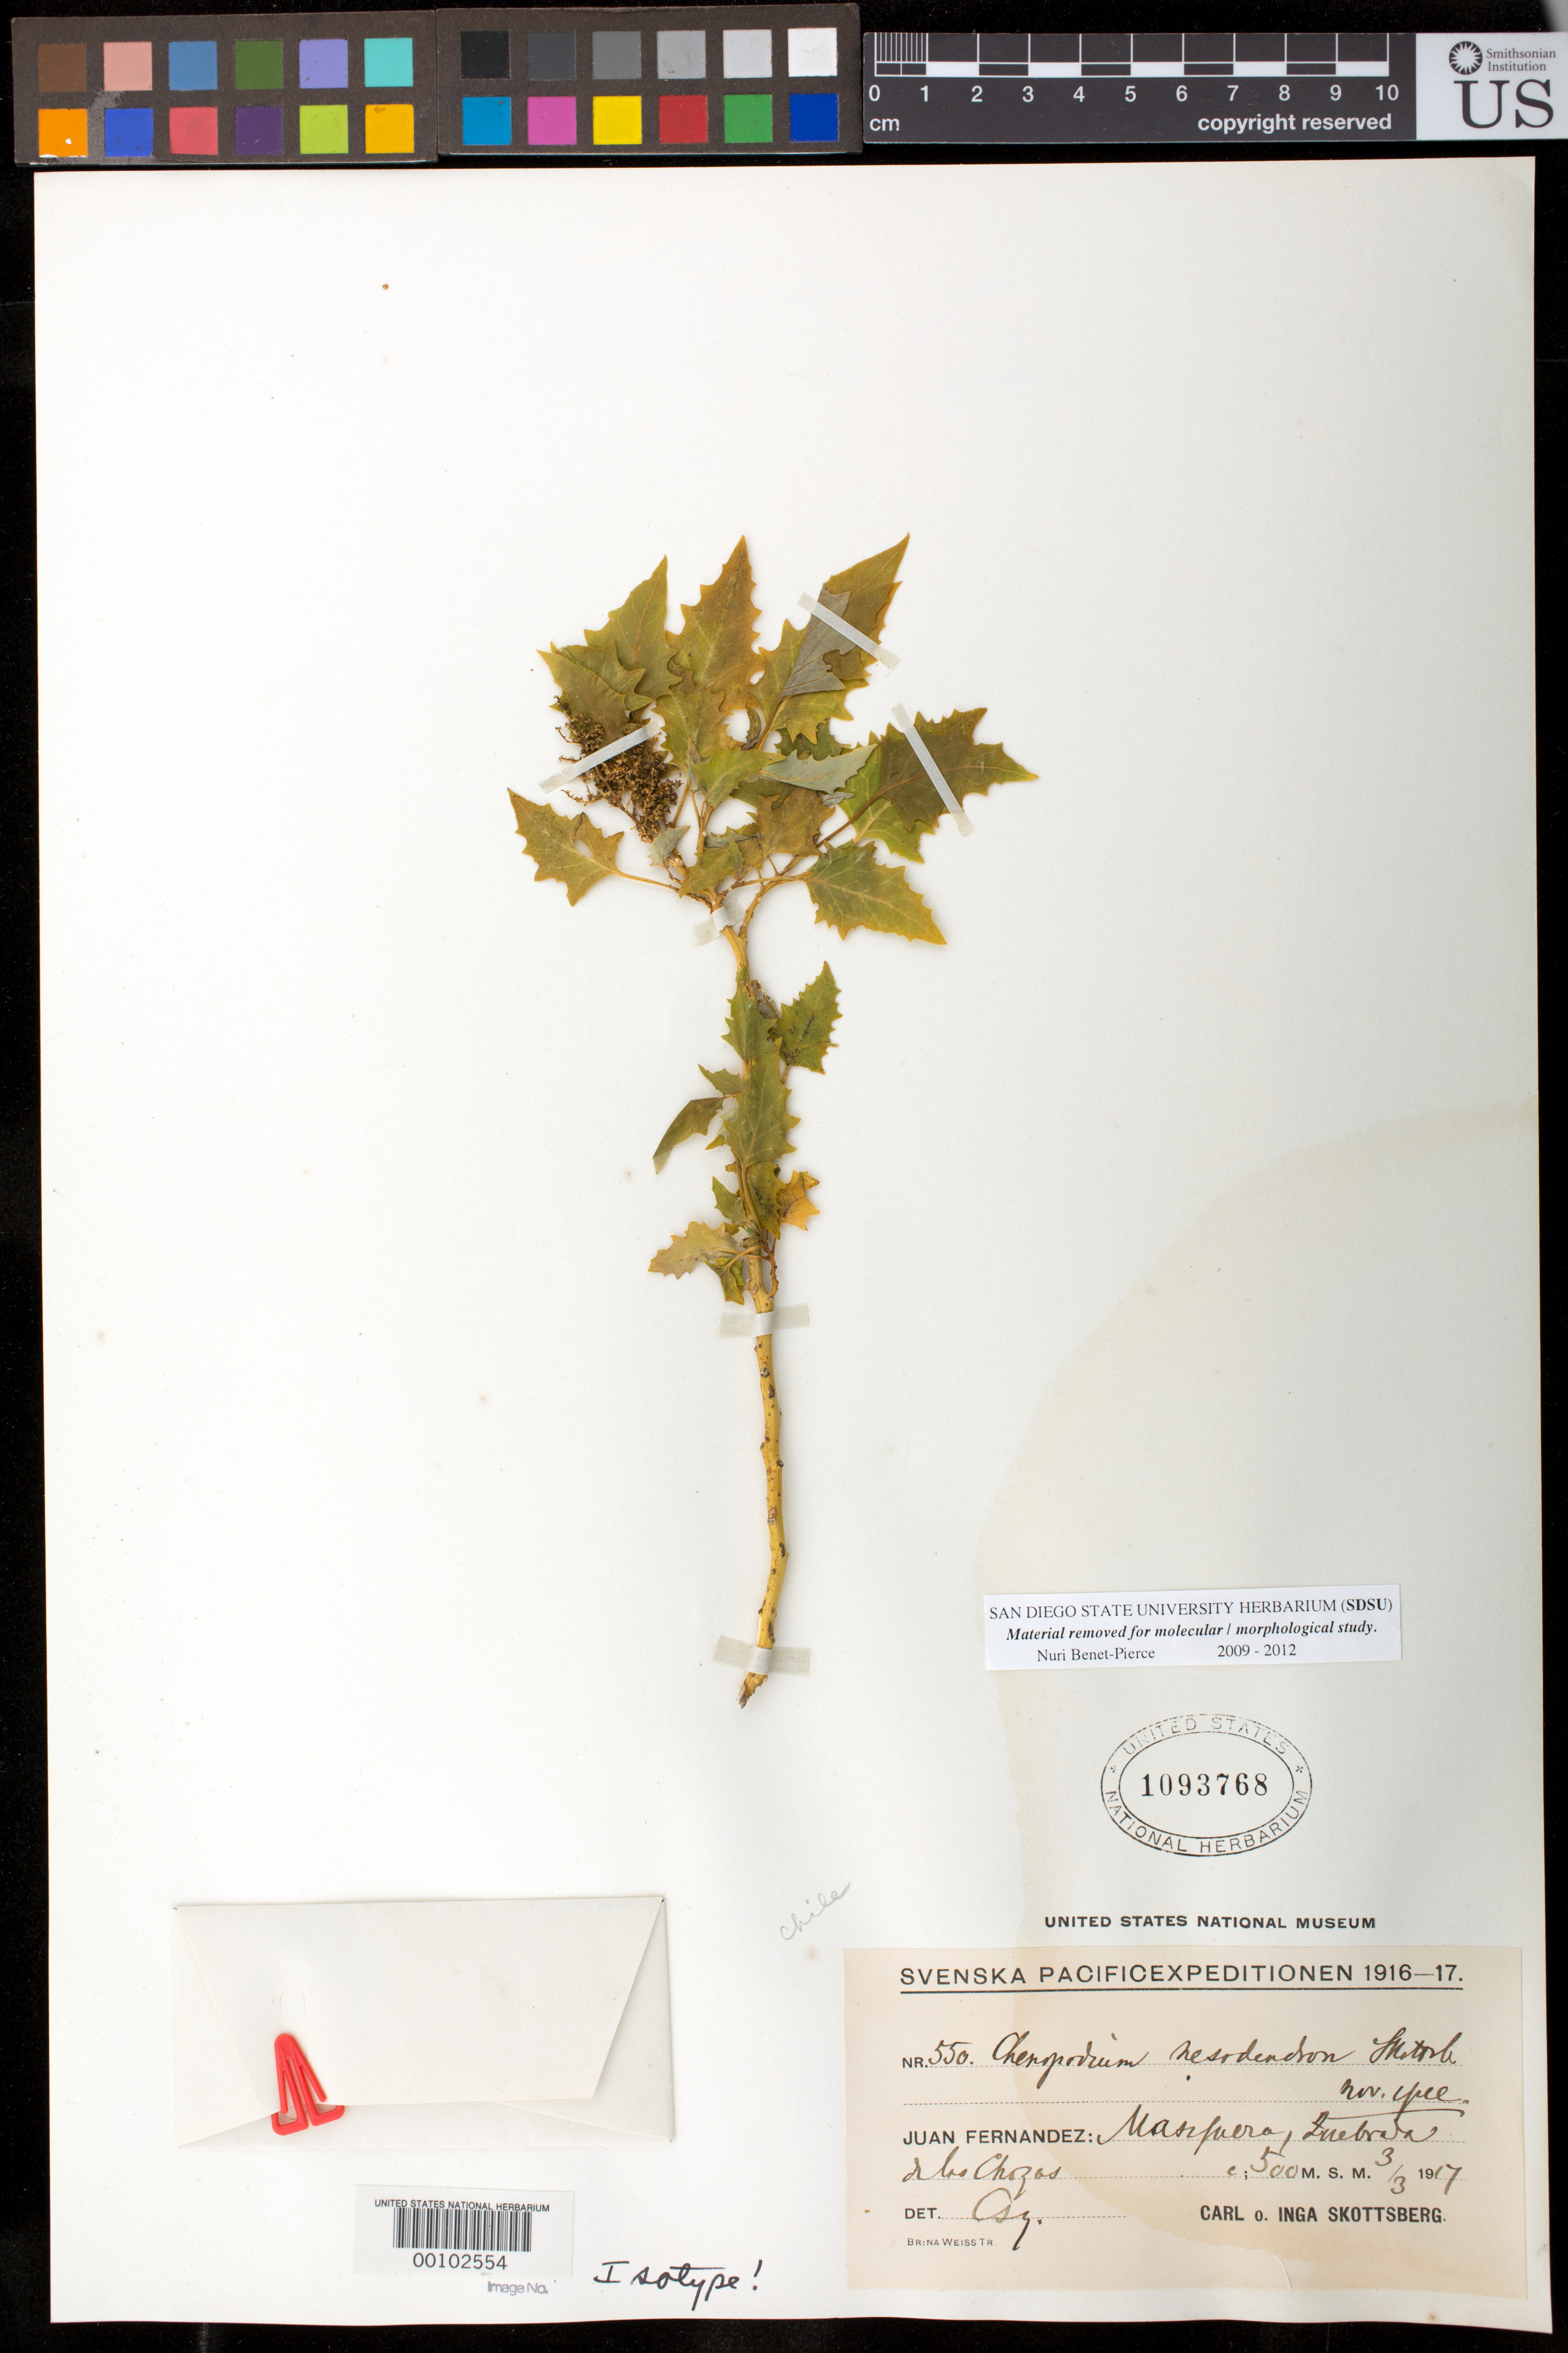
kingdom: Plantae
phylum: Tracheophyta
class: Magnoliopsida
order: Caryophyllales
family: Amaranthaceae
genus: Chenopodium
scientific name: Chenopodium nesodendron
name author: Skottsb.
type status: Syntype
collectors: C. Skottsberg & I. Skottsberg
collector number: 550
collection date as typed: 03 Mar 1917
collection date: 1917-03-03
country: Chile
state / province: Valparaíso (V)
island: Isla Más Afuera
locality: Juan Fernandez: Masafuera, Quebrada de Las Chozas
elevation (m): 500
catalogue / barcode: US 1093768